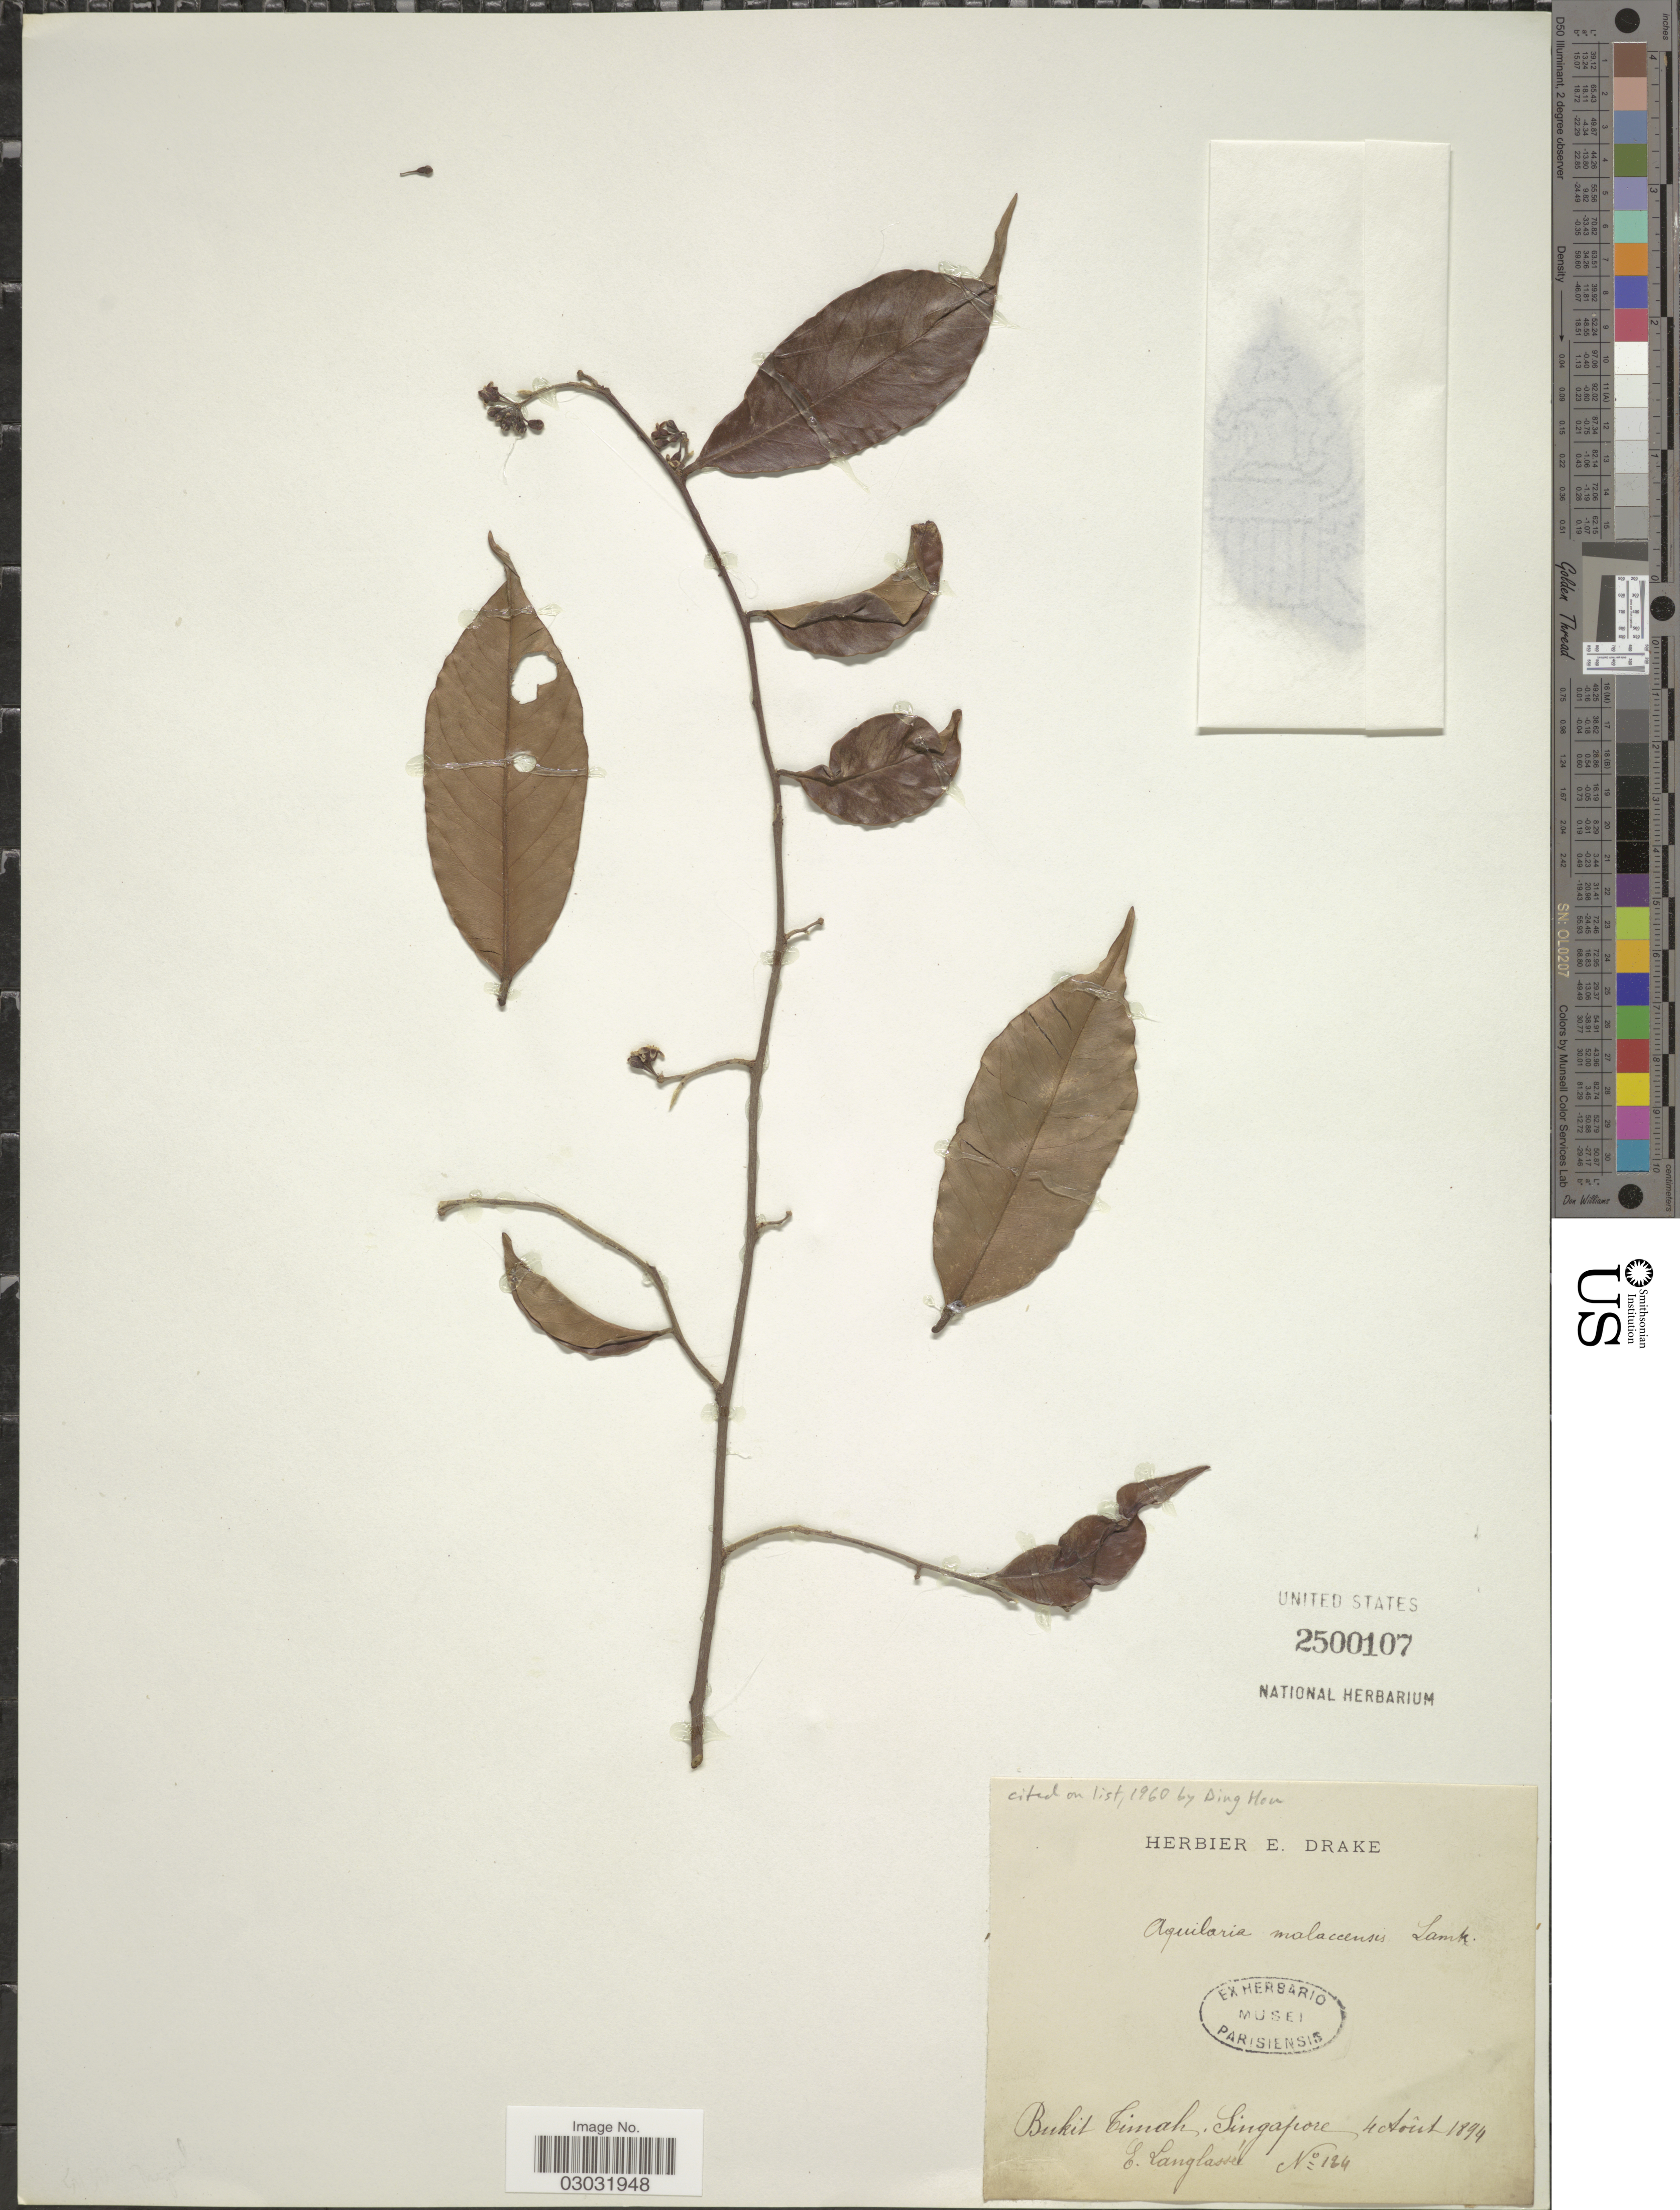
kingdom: Plantae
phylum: Tracheophyta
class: Magnoliopsida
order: Malvales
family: Thymelaeaceae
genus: Aquilaria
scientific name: Aquilaria malaccensis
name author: Lam.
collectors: E. Langlassé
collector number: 124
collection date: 1894-08-04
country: Singapore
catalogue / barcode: US 2500107